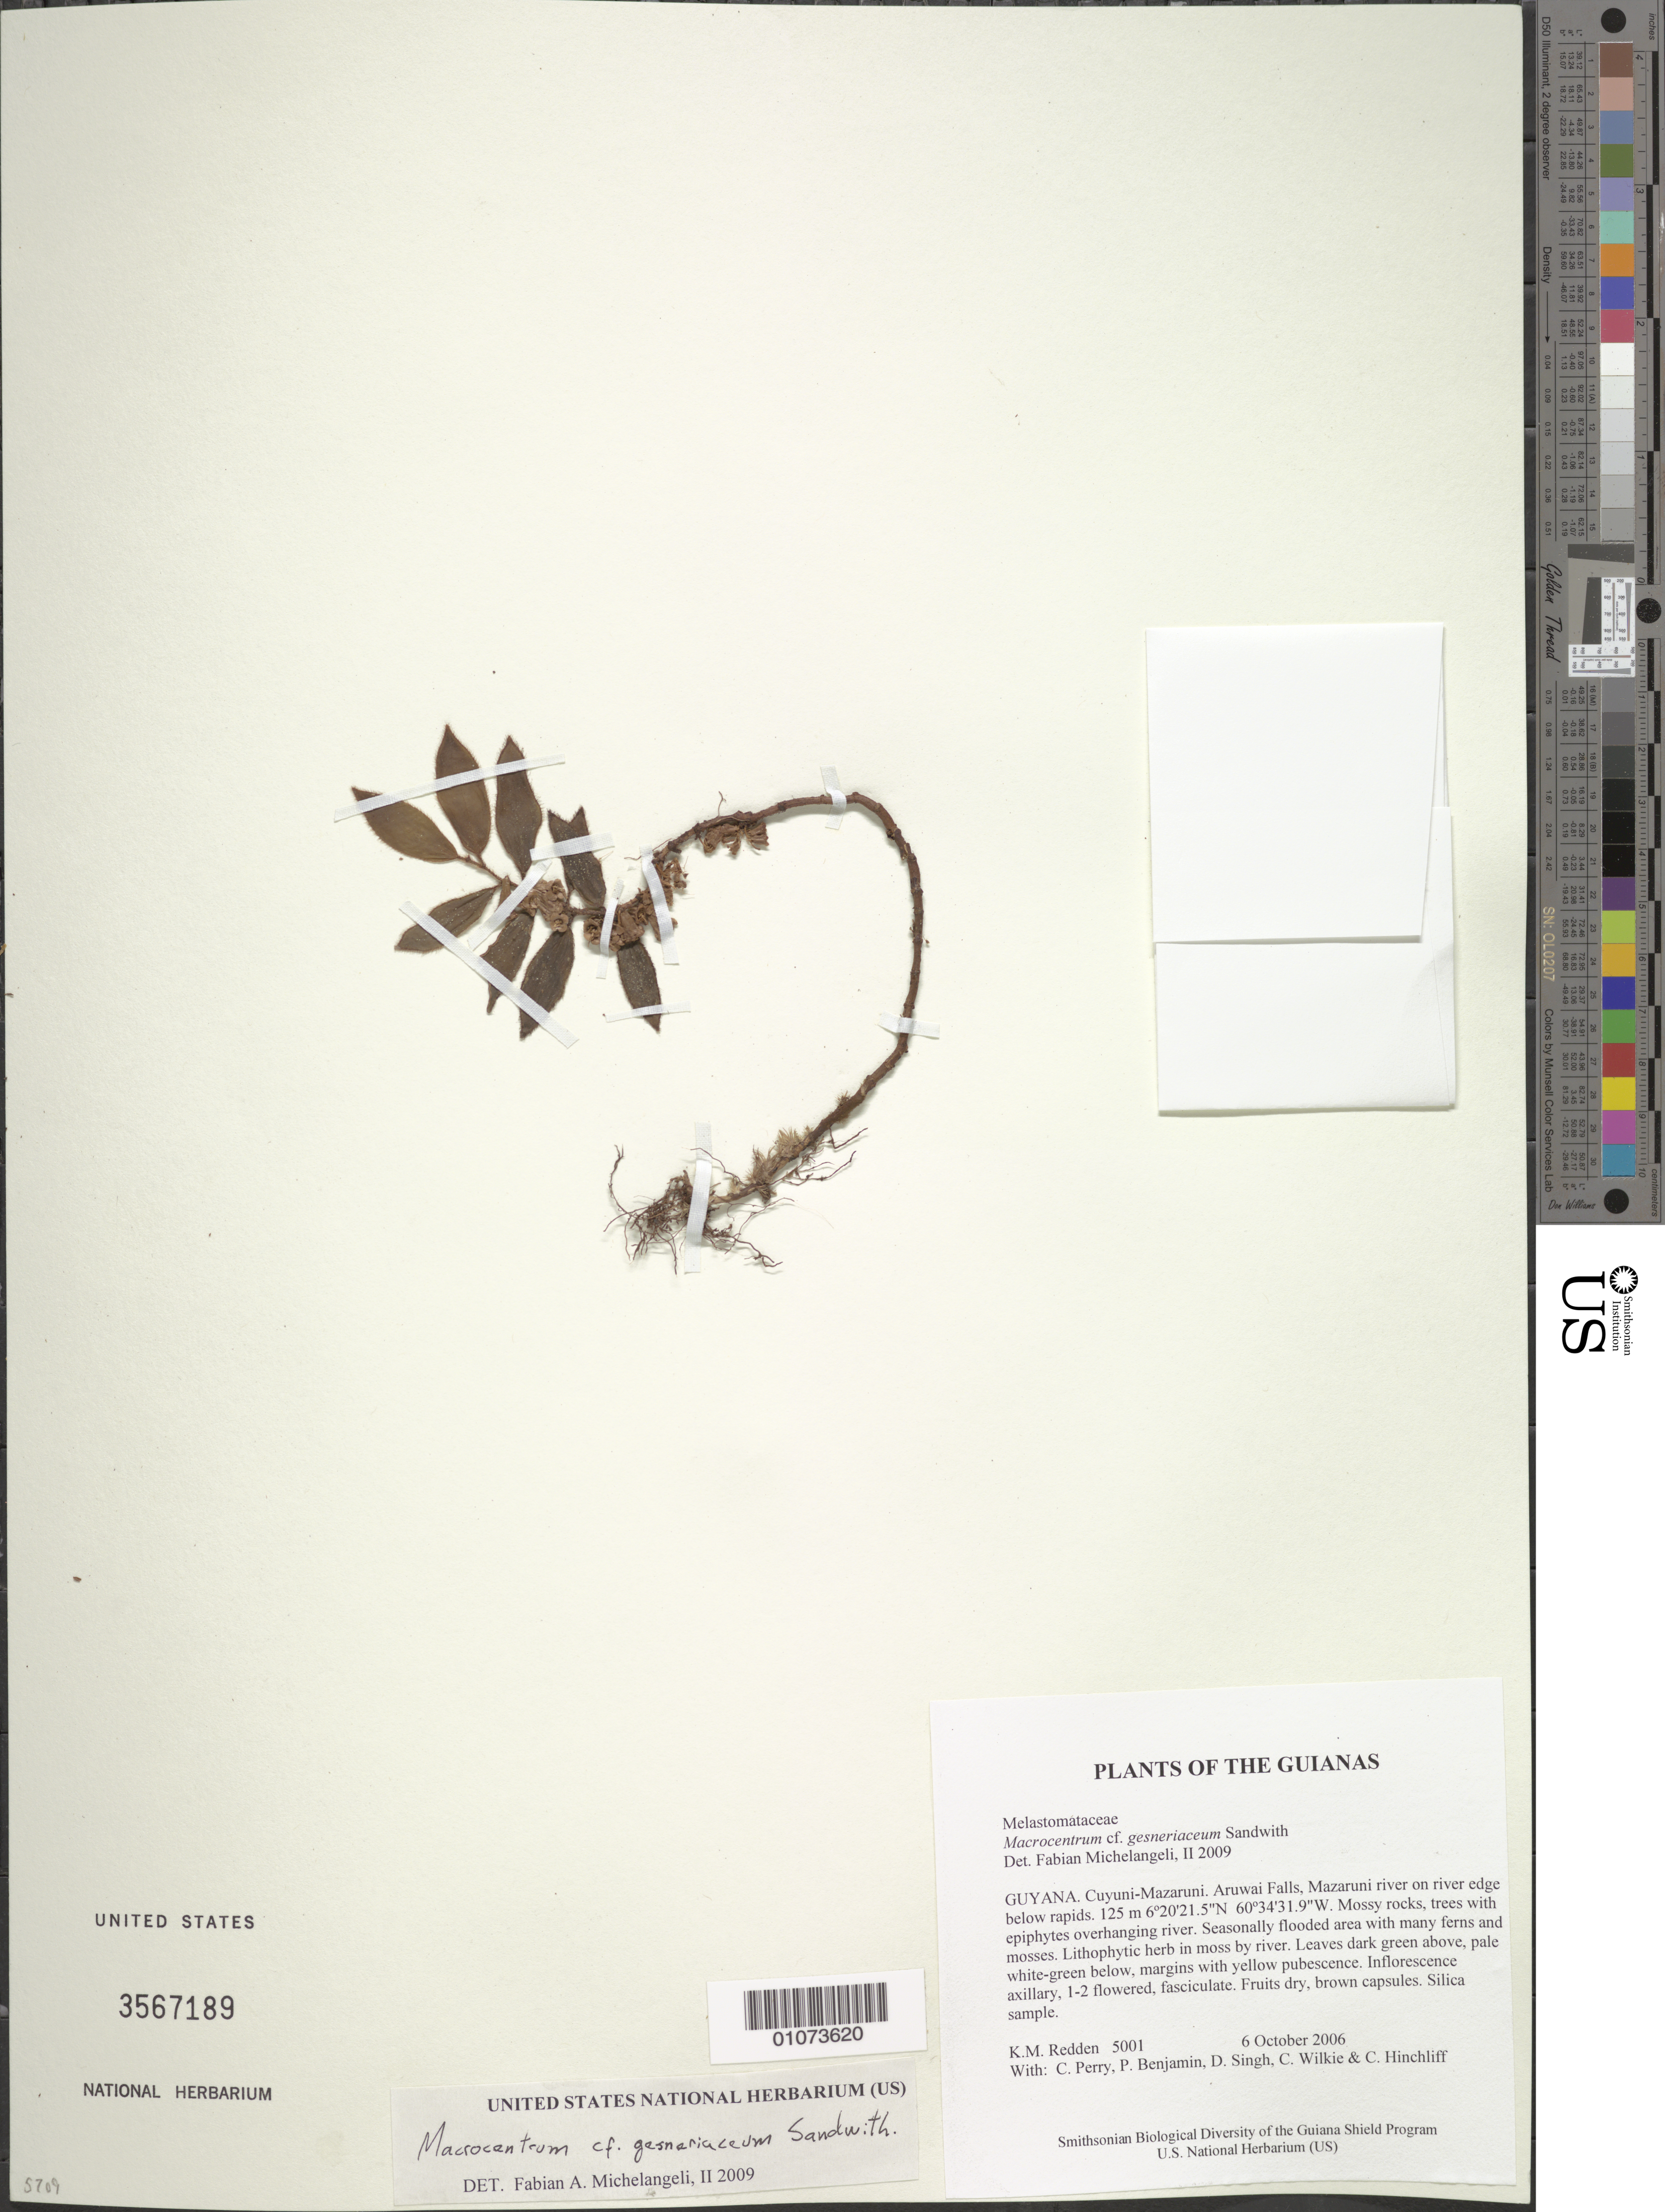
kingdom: Plantae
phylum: Tracheophyta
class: Magnoliopsida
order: Myrtales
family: Melastomataceae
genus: Macrocentrum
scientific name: Macrocentrum gesneriaceum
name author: Sandwith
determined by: Michelangeli, F. A.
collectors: K. M. Redden, C. Perry, P. Benjamin, D. Singh, C. Wilkie & C. E. Hinchliff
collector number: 5001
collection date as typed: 6 October 2006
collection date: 2006-10-06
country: Guyana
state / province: Cuyuni-Mazaruni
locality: Arawai Falls, Mazaruni river on river edge below rapids.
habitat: Mossy rocks, trees with epiphytes overhanging river. Seasonally flooded area with many ferns and mosses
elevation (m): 125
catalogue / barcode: US 3567189